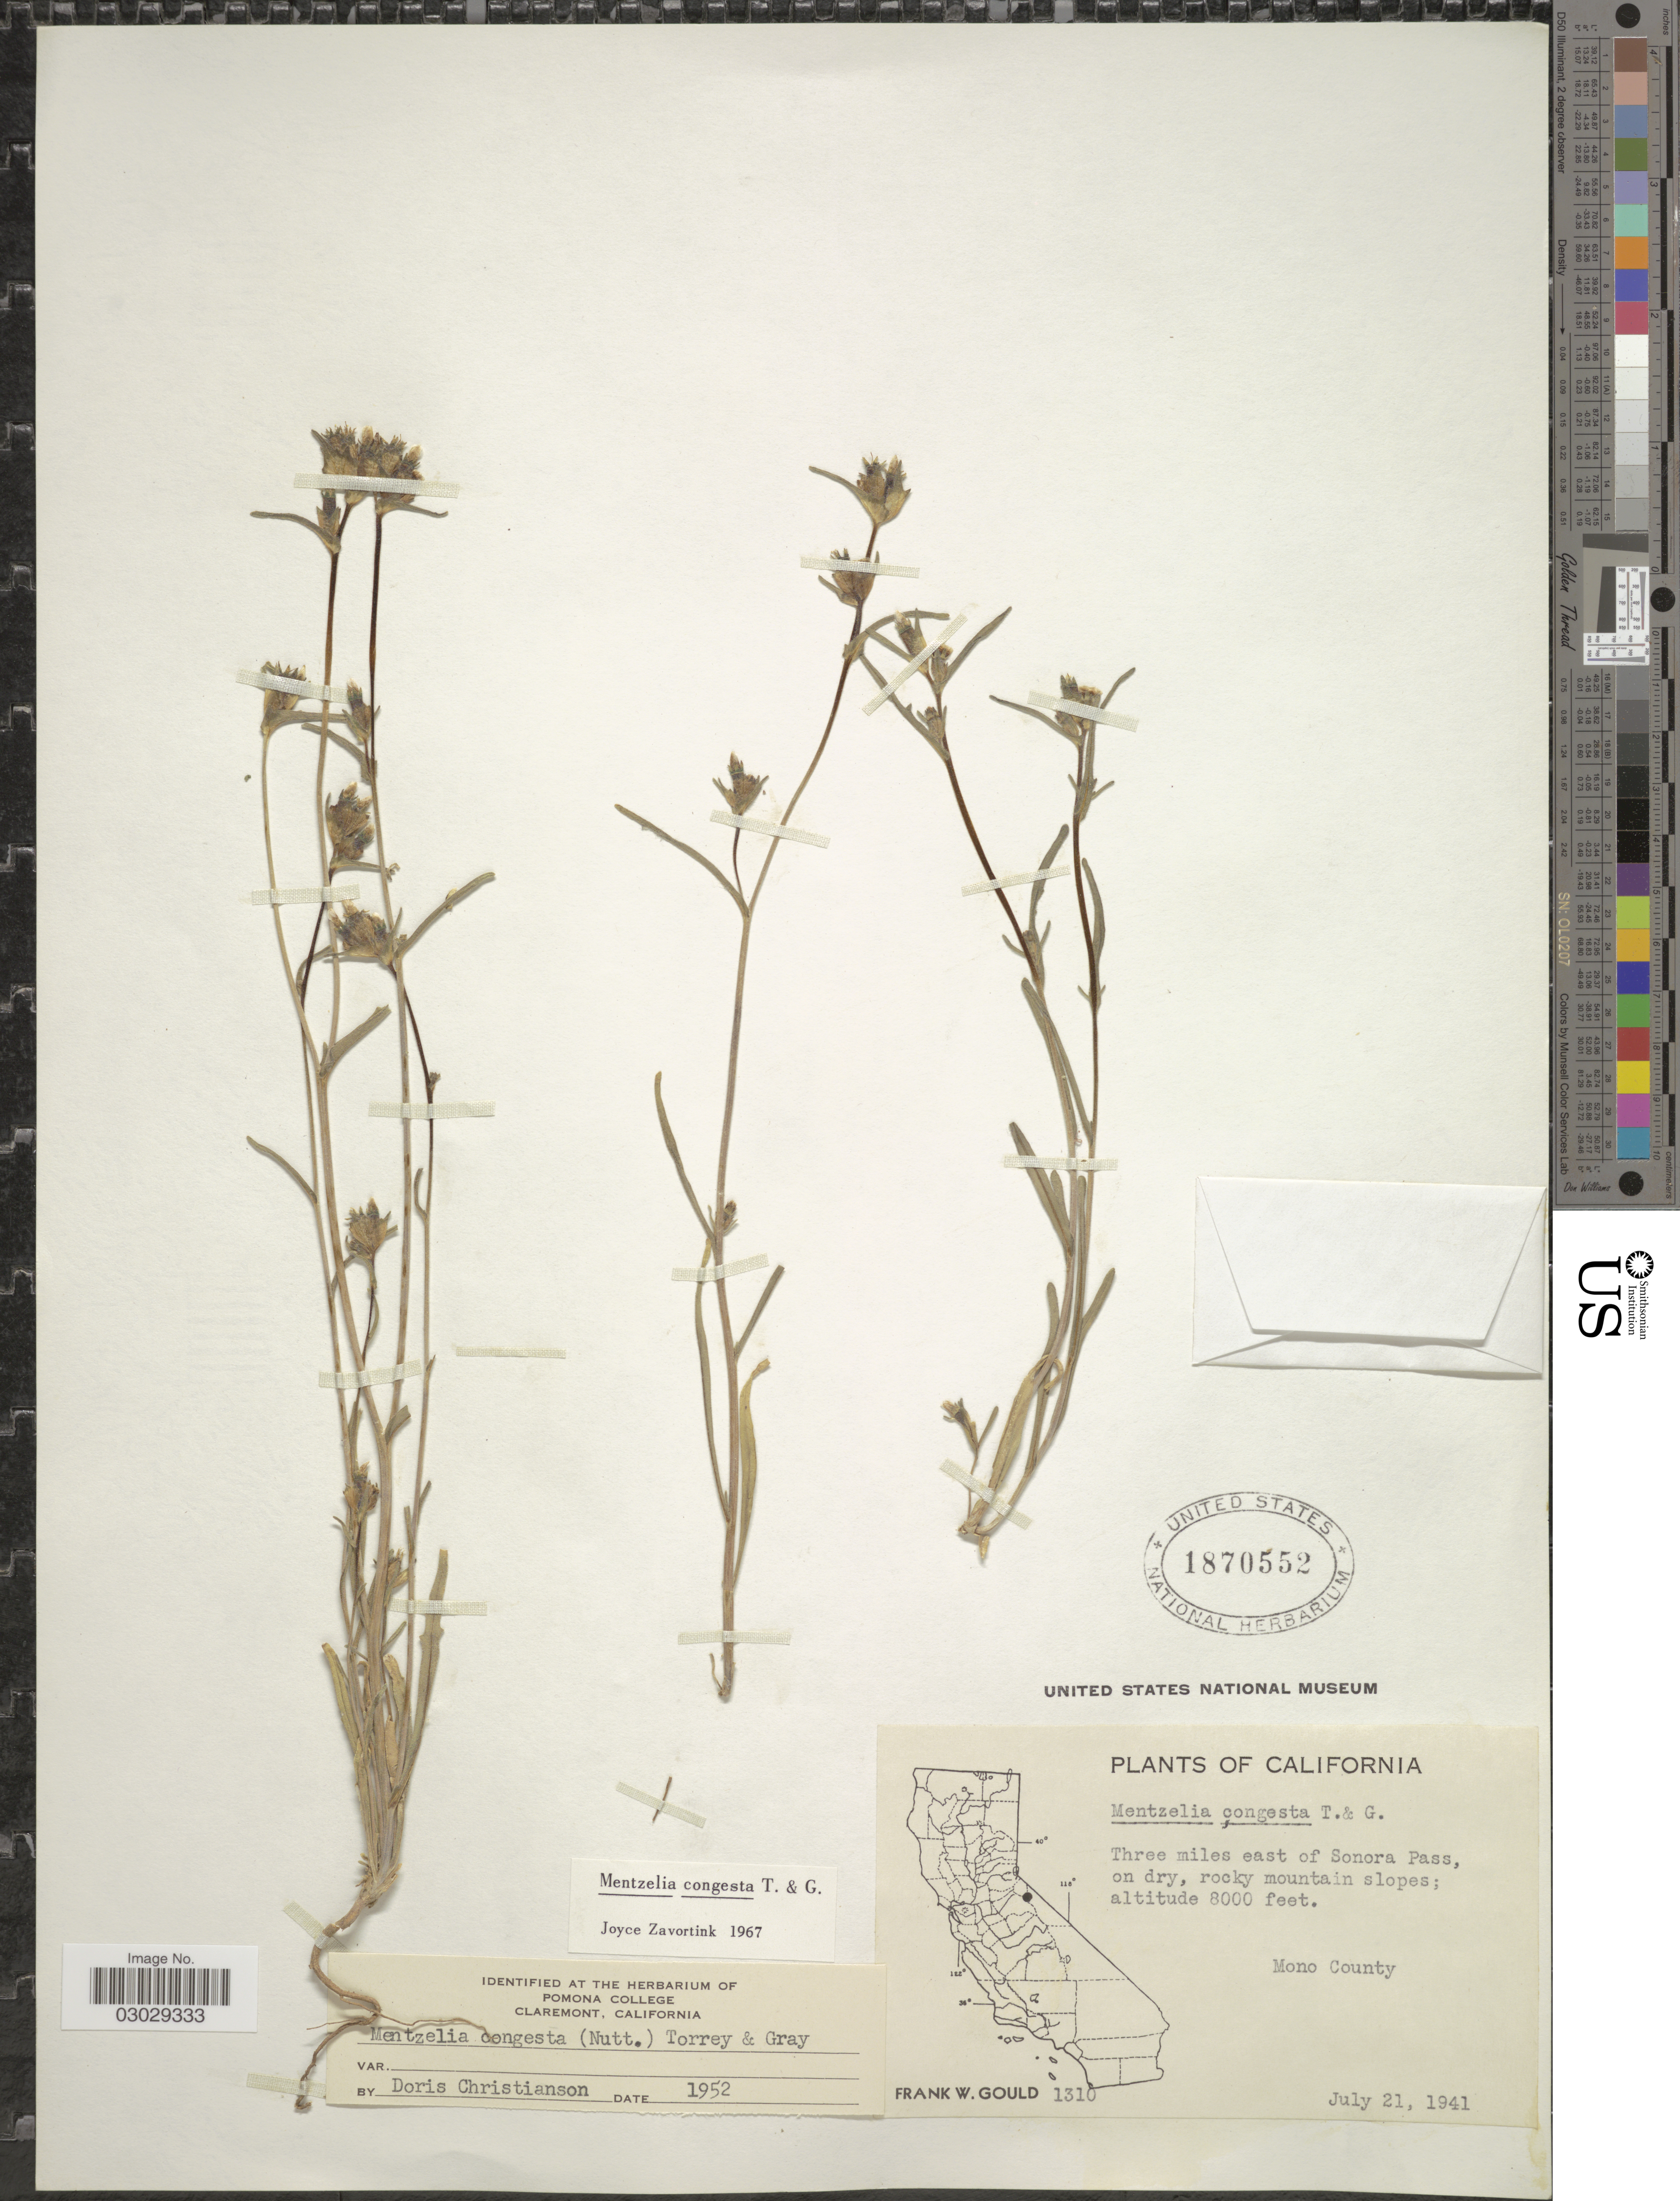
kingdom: Plantae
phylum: Tracheophyta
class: Magnoliopsida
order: Cornales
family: Loasaceae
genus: Mentzelia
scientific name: Mentzelia congesta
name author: Torr. & A. Gray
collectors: F. W. Gould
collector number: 1310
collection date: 1941-07-21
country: United States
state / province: California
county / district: Mono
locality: Three miles east of Sonora Pass. Mono County.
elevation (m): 2438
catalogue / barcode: US 1870552